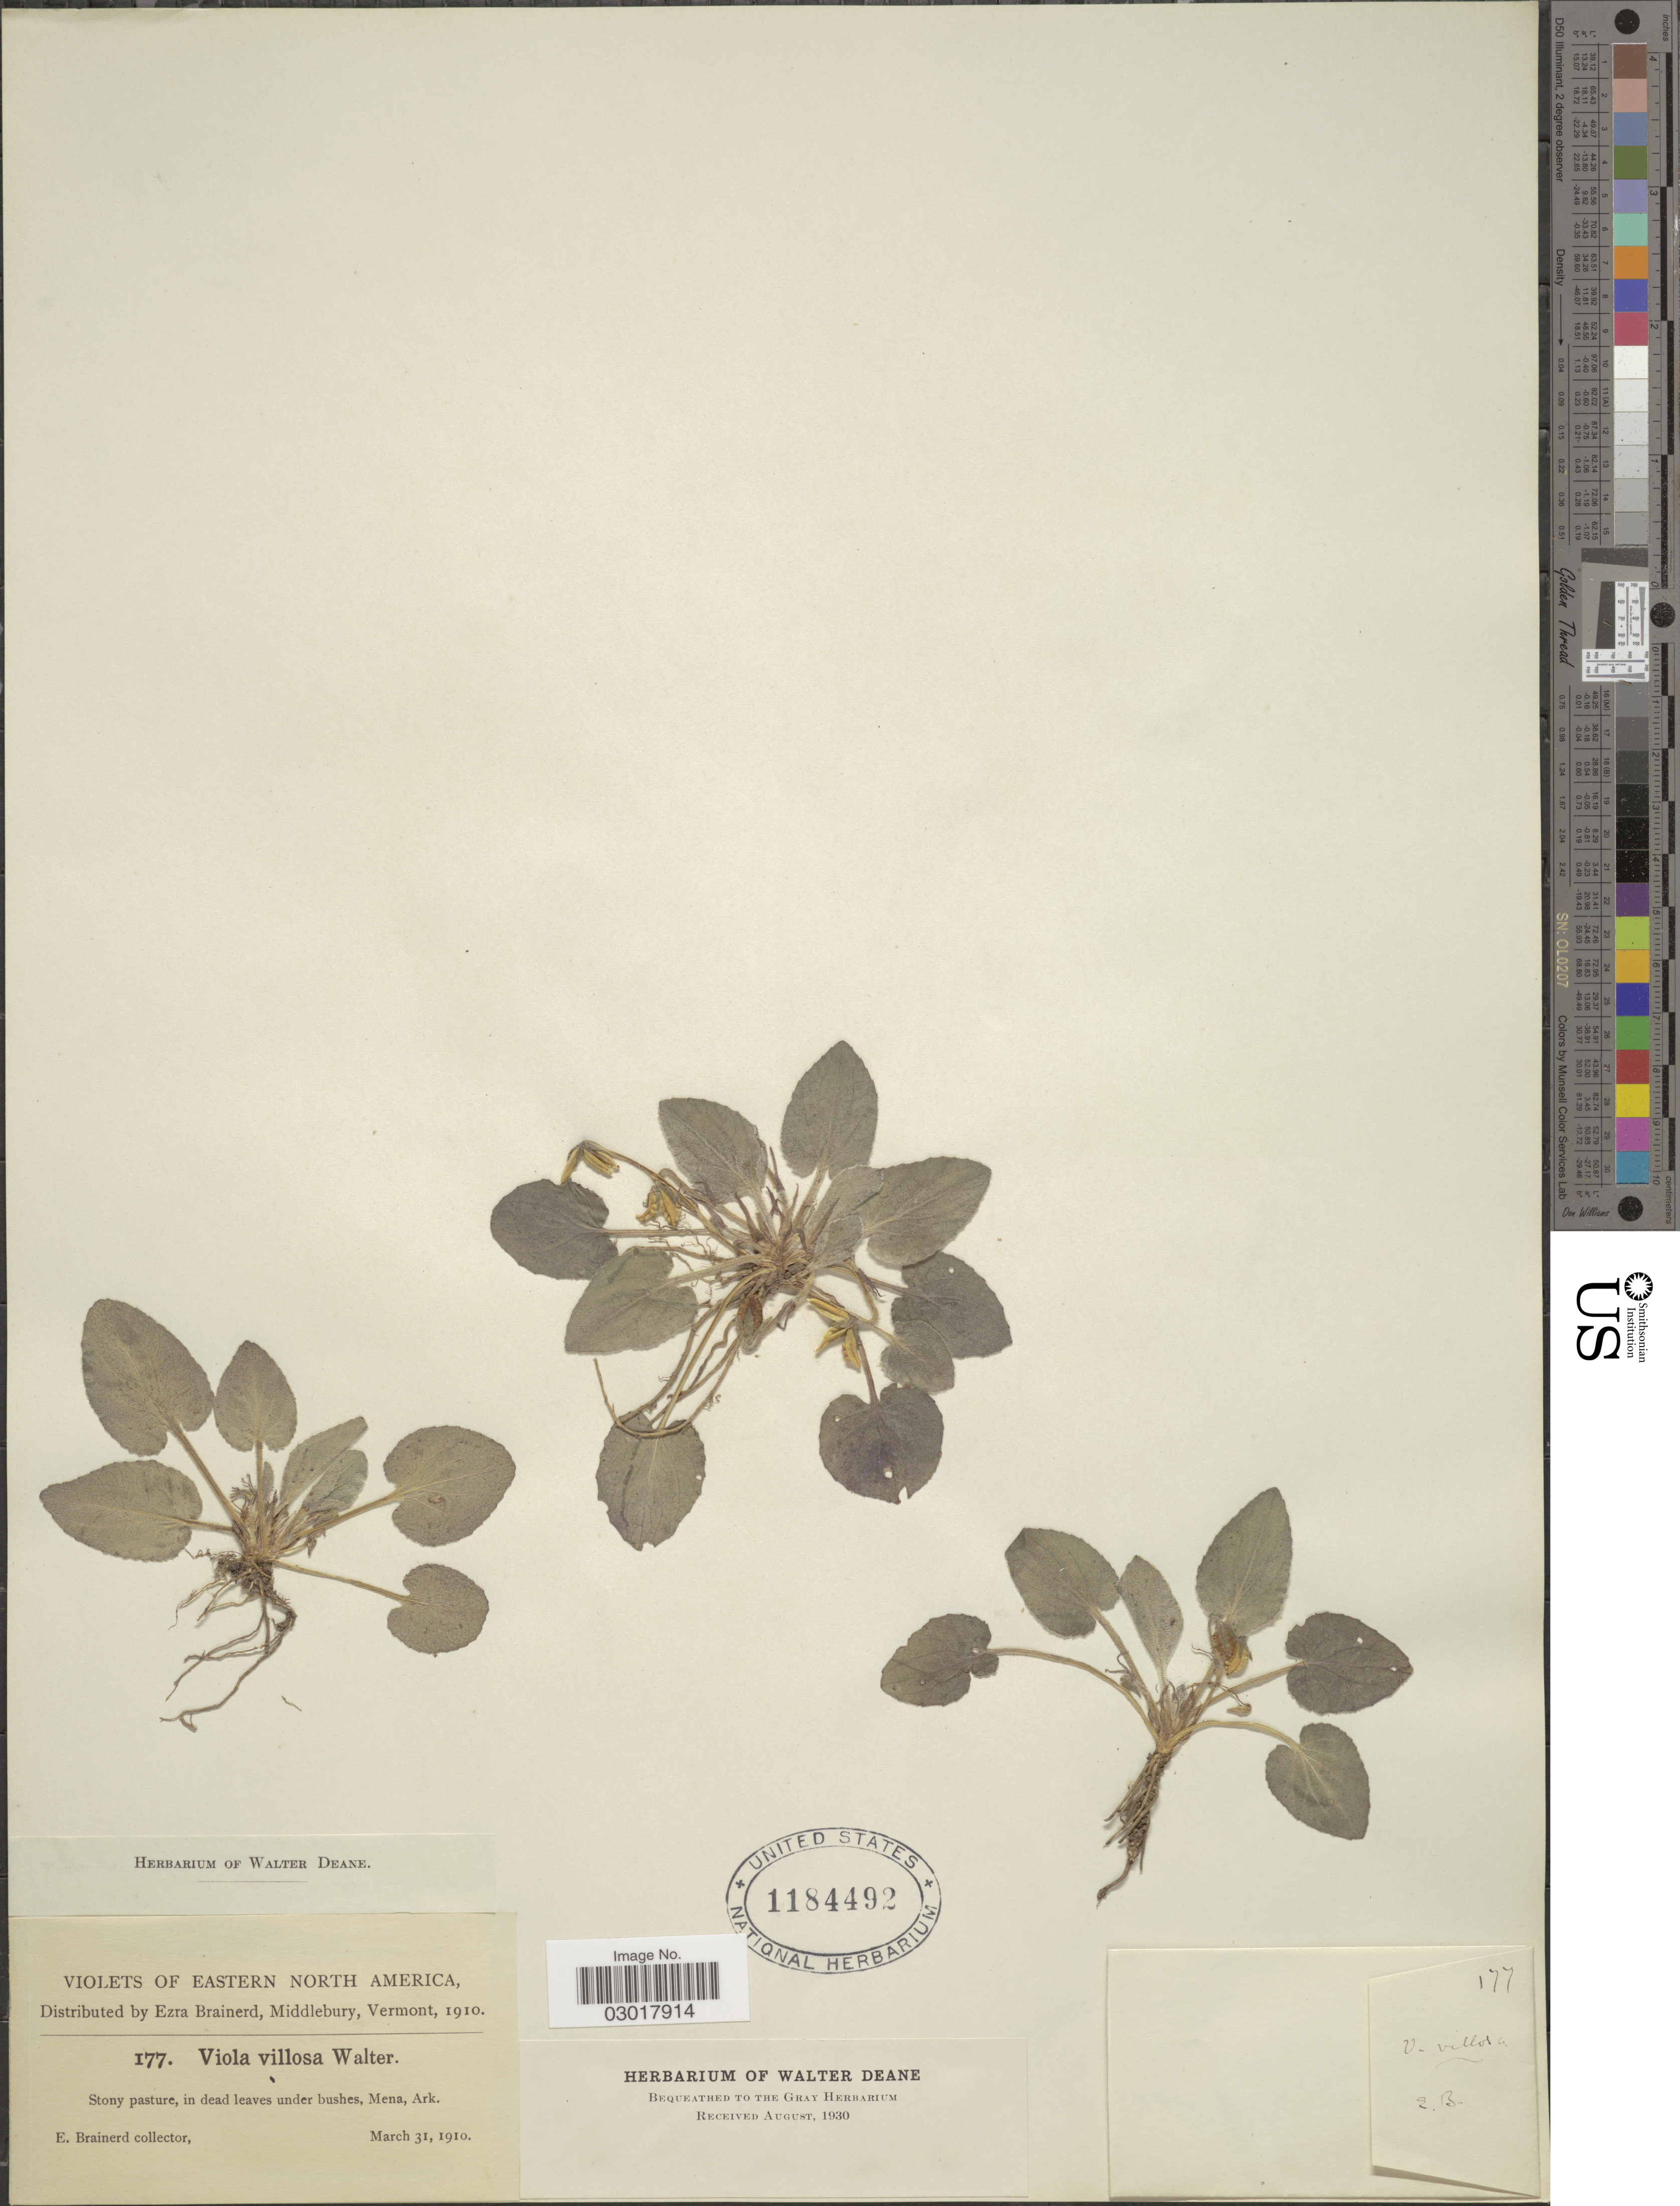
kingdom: Plantae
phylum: Tracheophyta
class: Magnoliopsida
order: Malpighiales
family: Violaceae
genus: Viola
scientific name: Viola villosa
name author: Walter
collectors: E. Brainerd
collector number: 177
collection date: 1910-03-31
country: United States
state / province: Arkansas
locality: Eastern North America. Mena.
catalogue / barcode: US 1184492